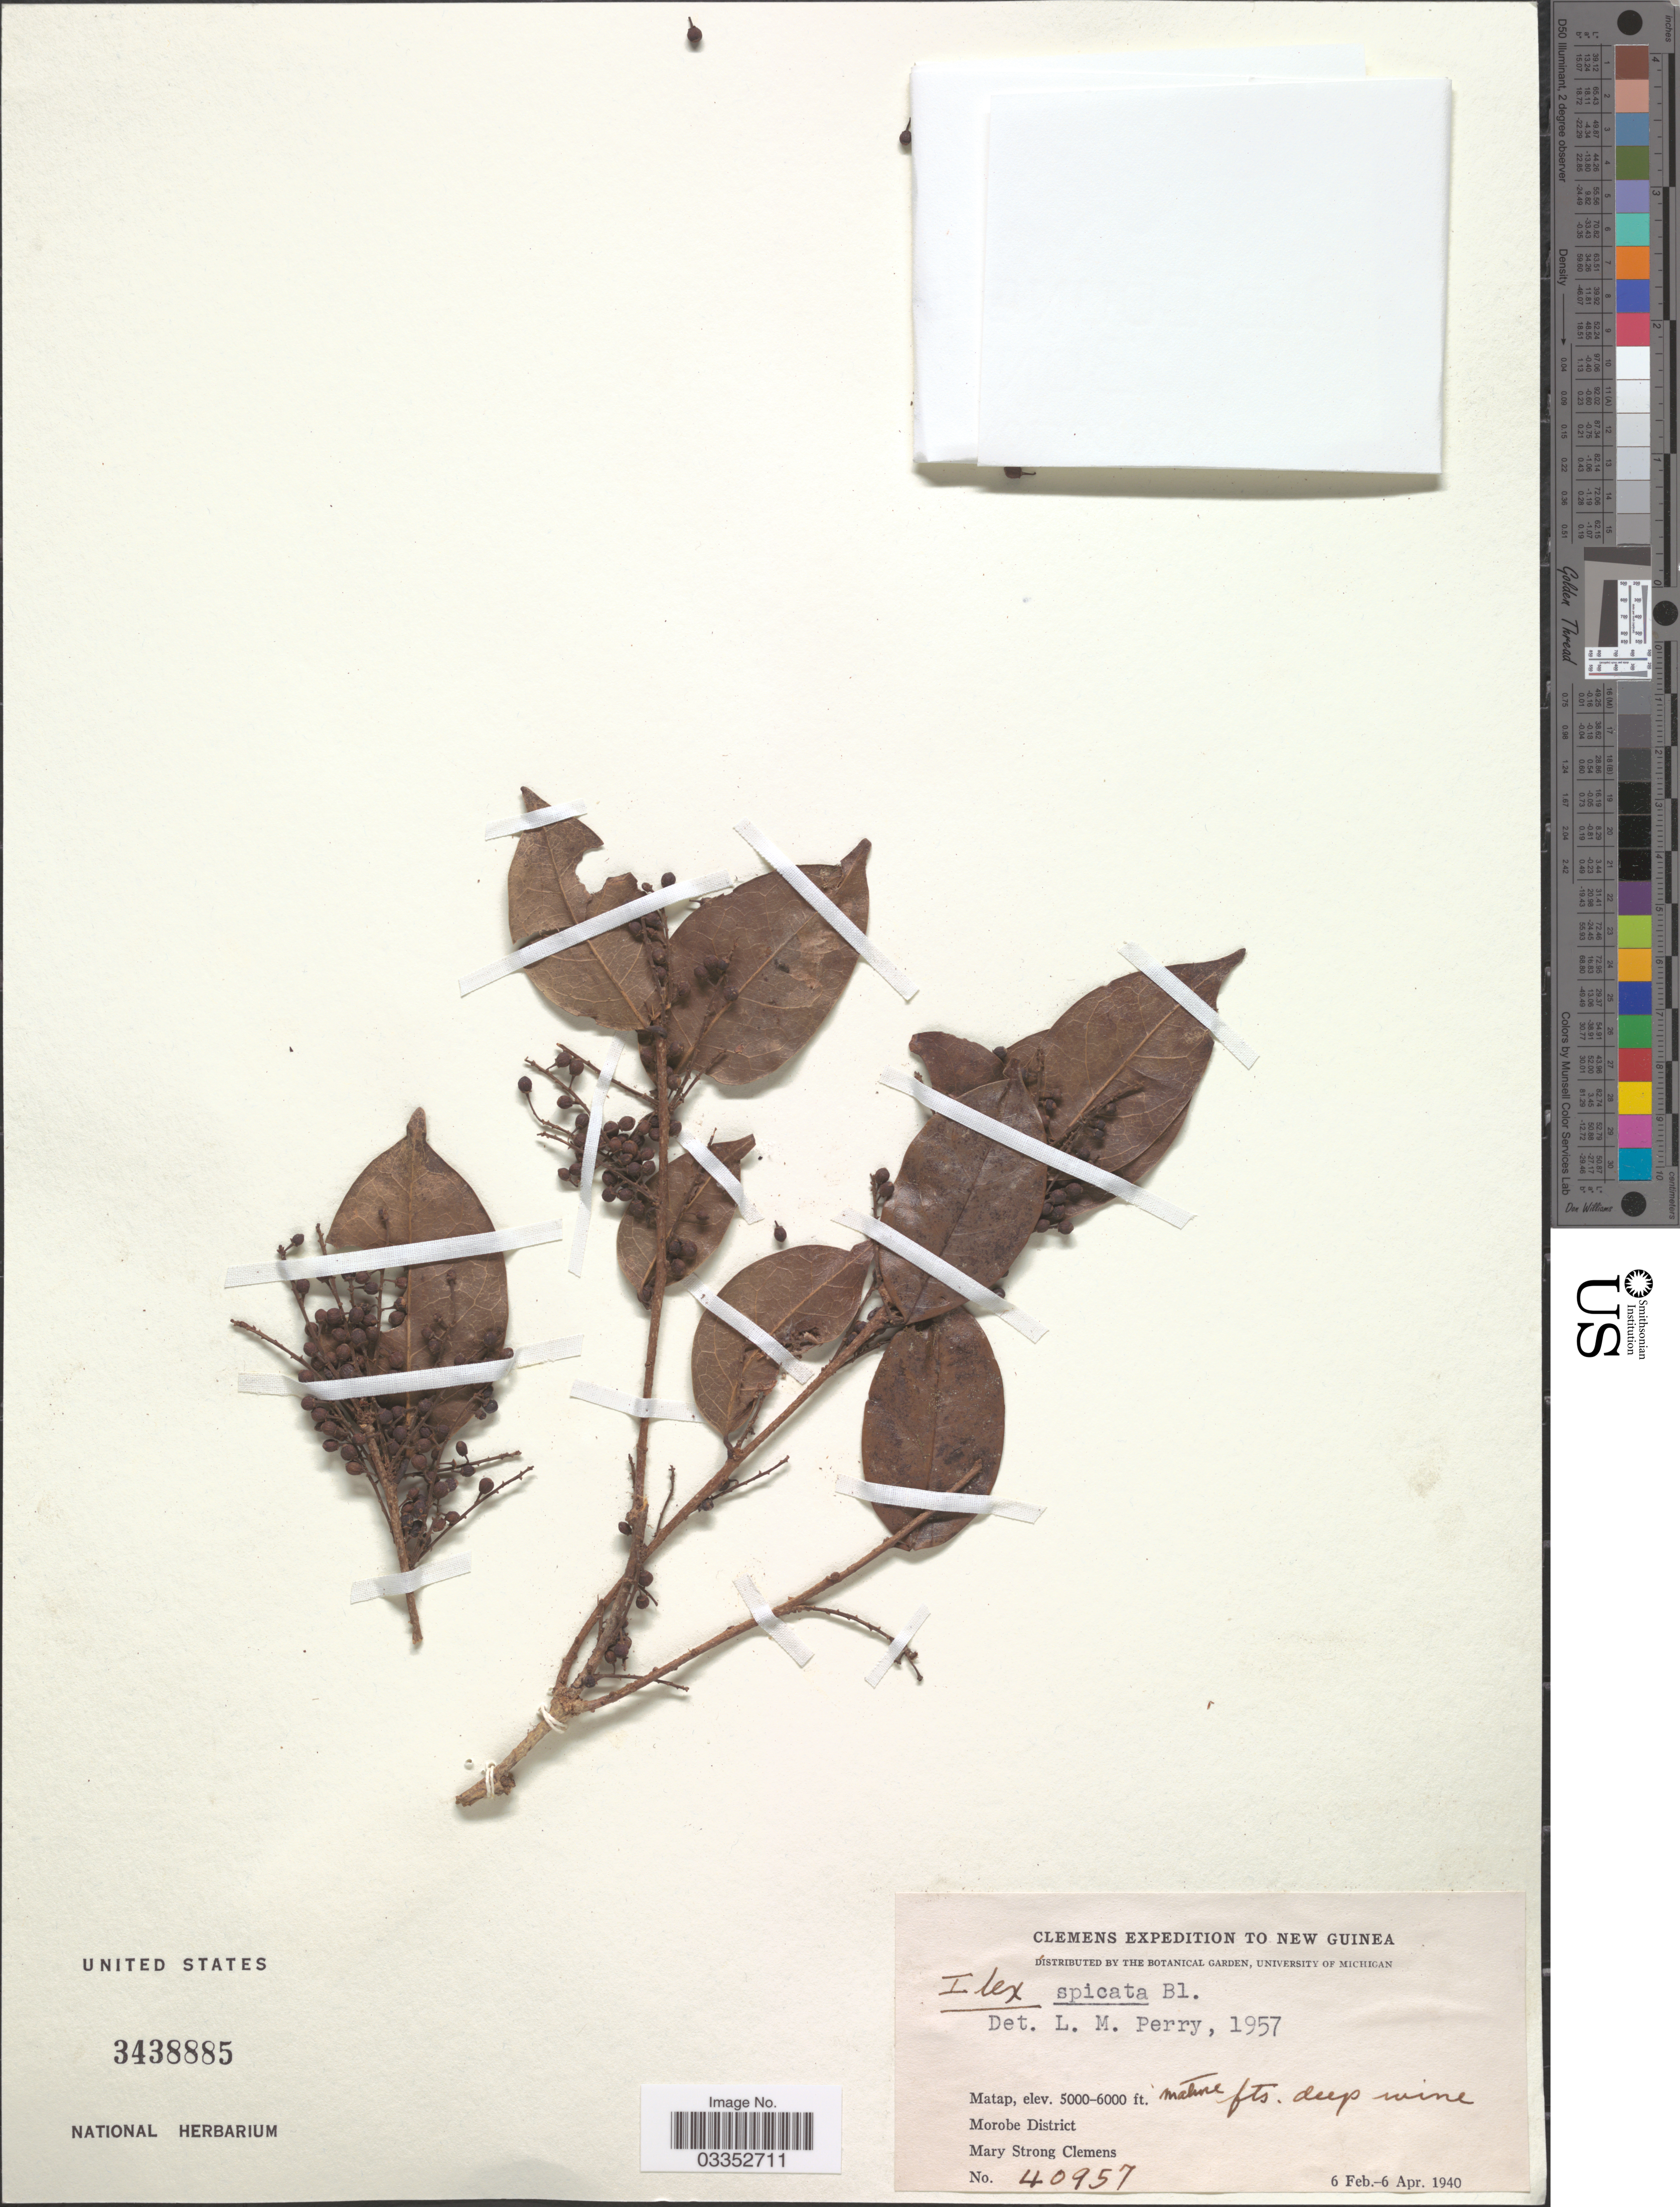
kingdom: Plantae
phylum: Tracheophyta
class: Magnoliopsida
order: Aquifoliales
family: Aquifoliaceae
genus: Ilex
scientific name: Ilex spicata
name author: Blume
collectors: M. S. Clemens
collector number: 40957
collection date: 1940-02-06/1940-04-06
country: Papua New Guinea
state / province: Morobe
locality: New Guinea. Matap. Morobe District.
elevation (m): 1524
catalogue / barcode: US 3438885